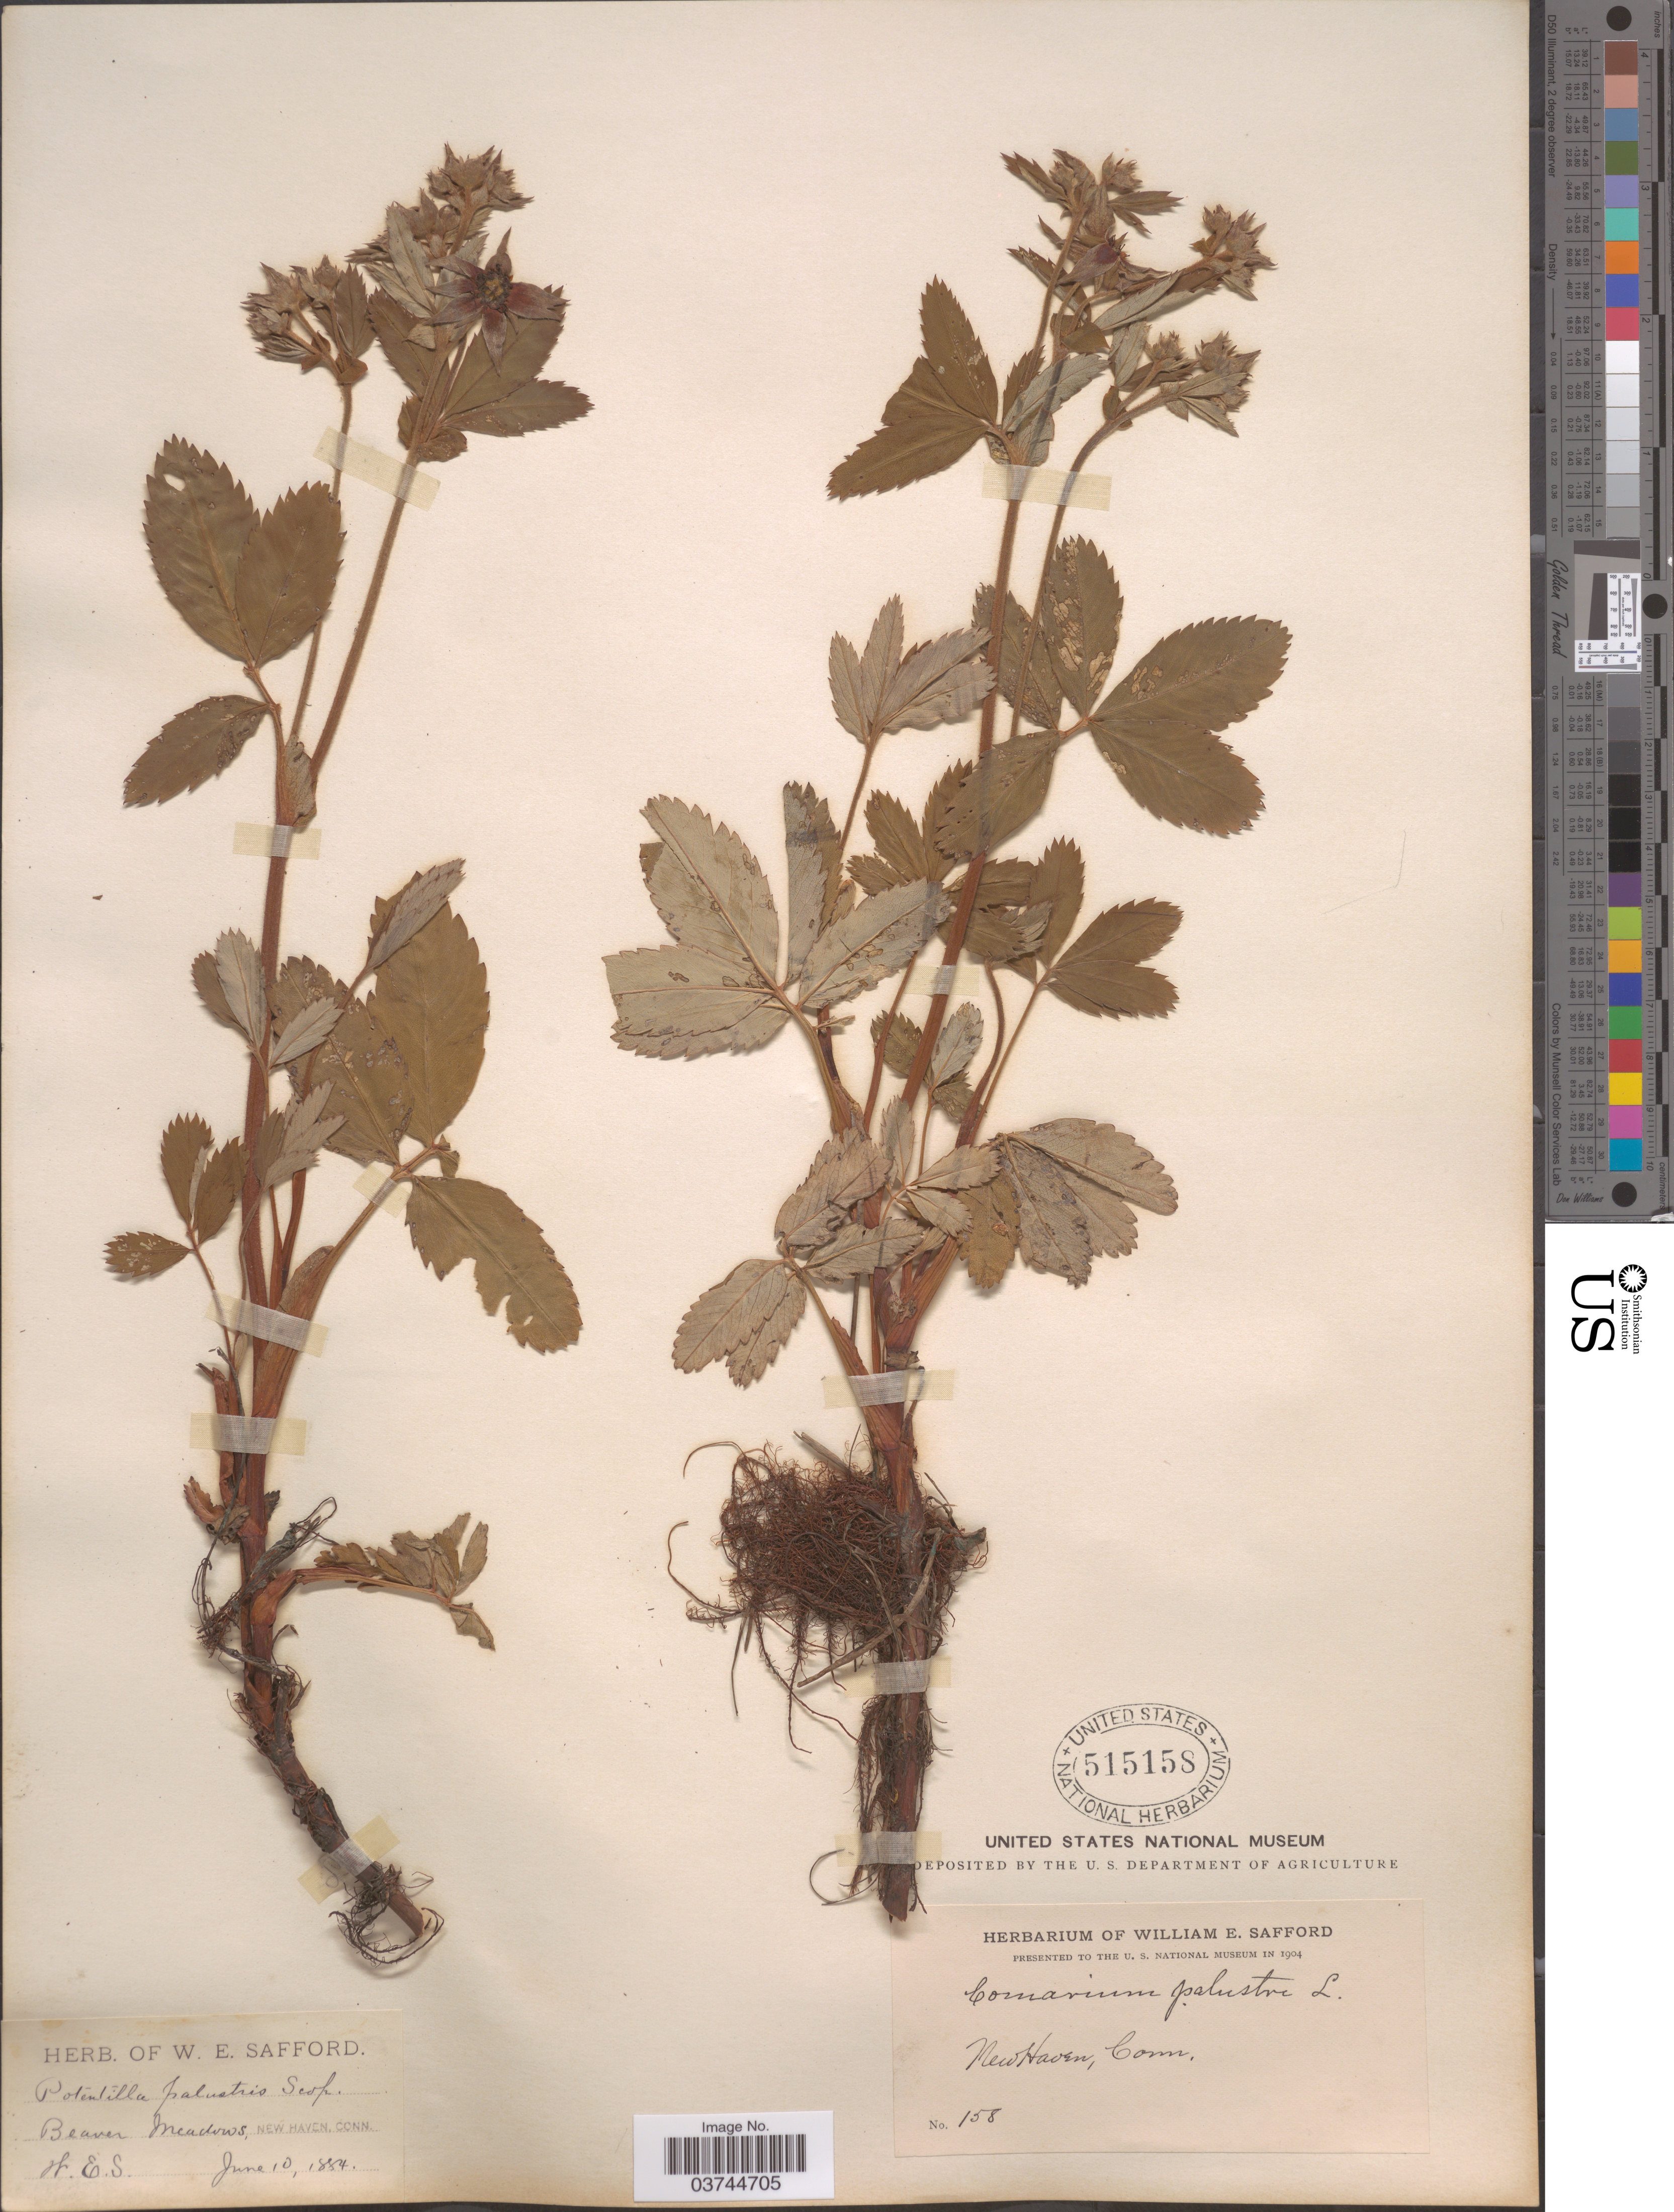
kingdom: Plantae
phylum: Tracheophyta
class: Magnoliopsida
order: Rosales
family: Rosaceae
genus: Comarum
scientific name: Comarum palustre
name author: L.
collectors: W. E. Safford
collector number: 158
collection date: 1884-06-10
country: United States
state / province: Connecticut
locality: Beaver Meadows, New Haven.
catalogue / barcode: US 515158